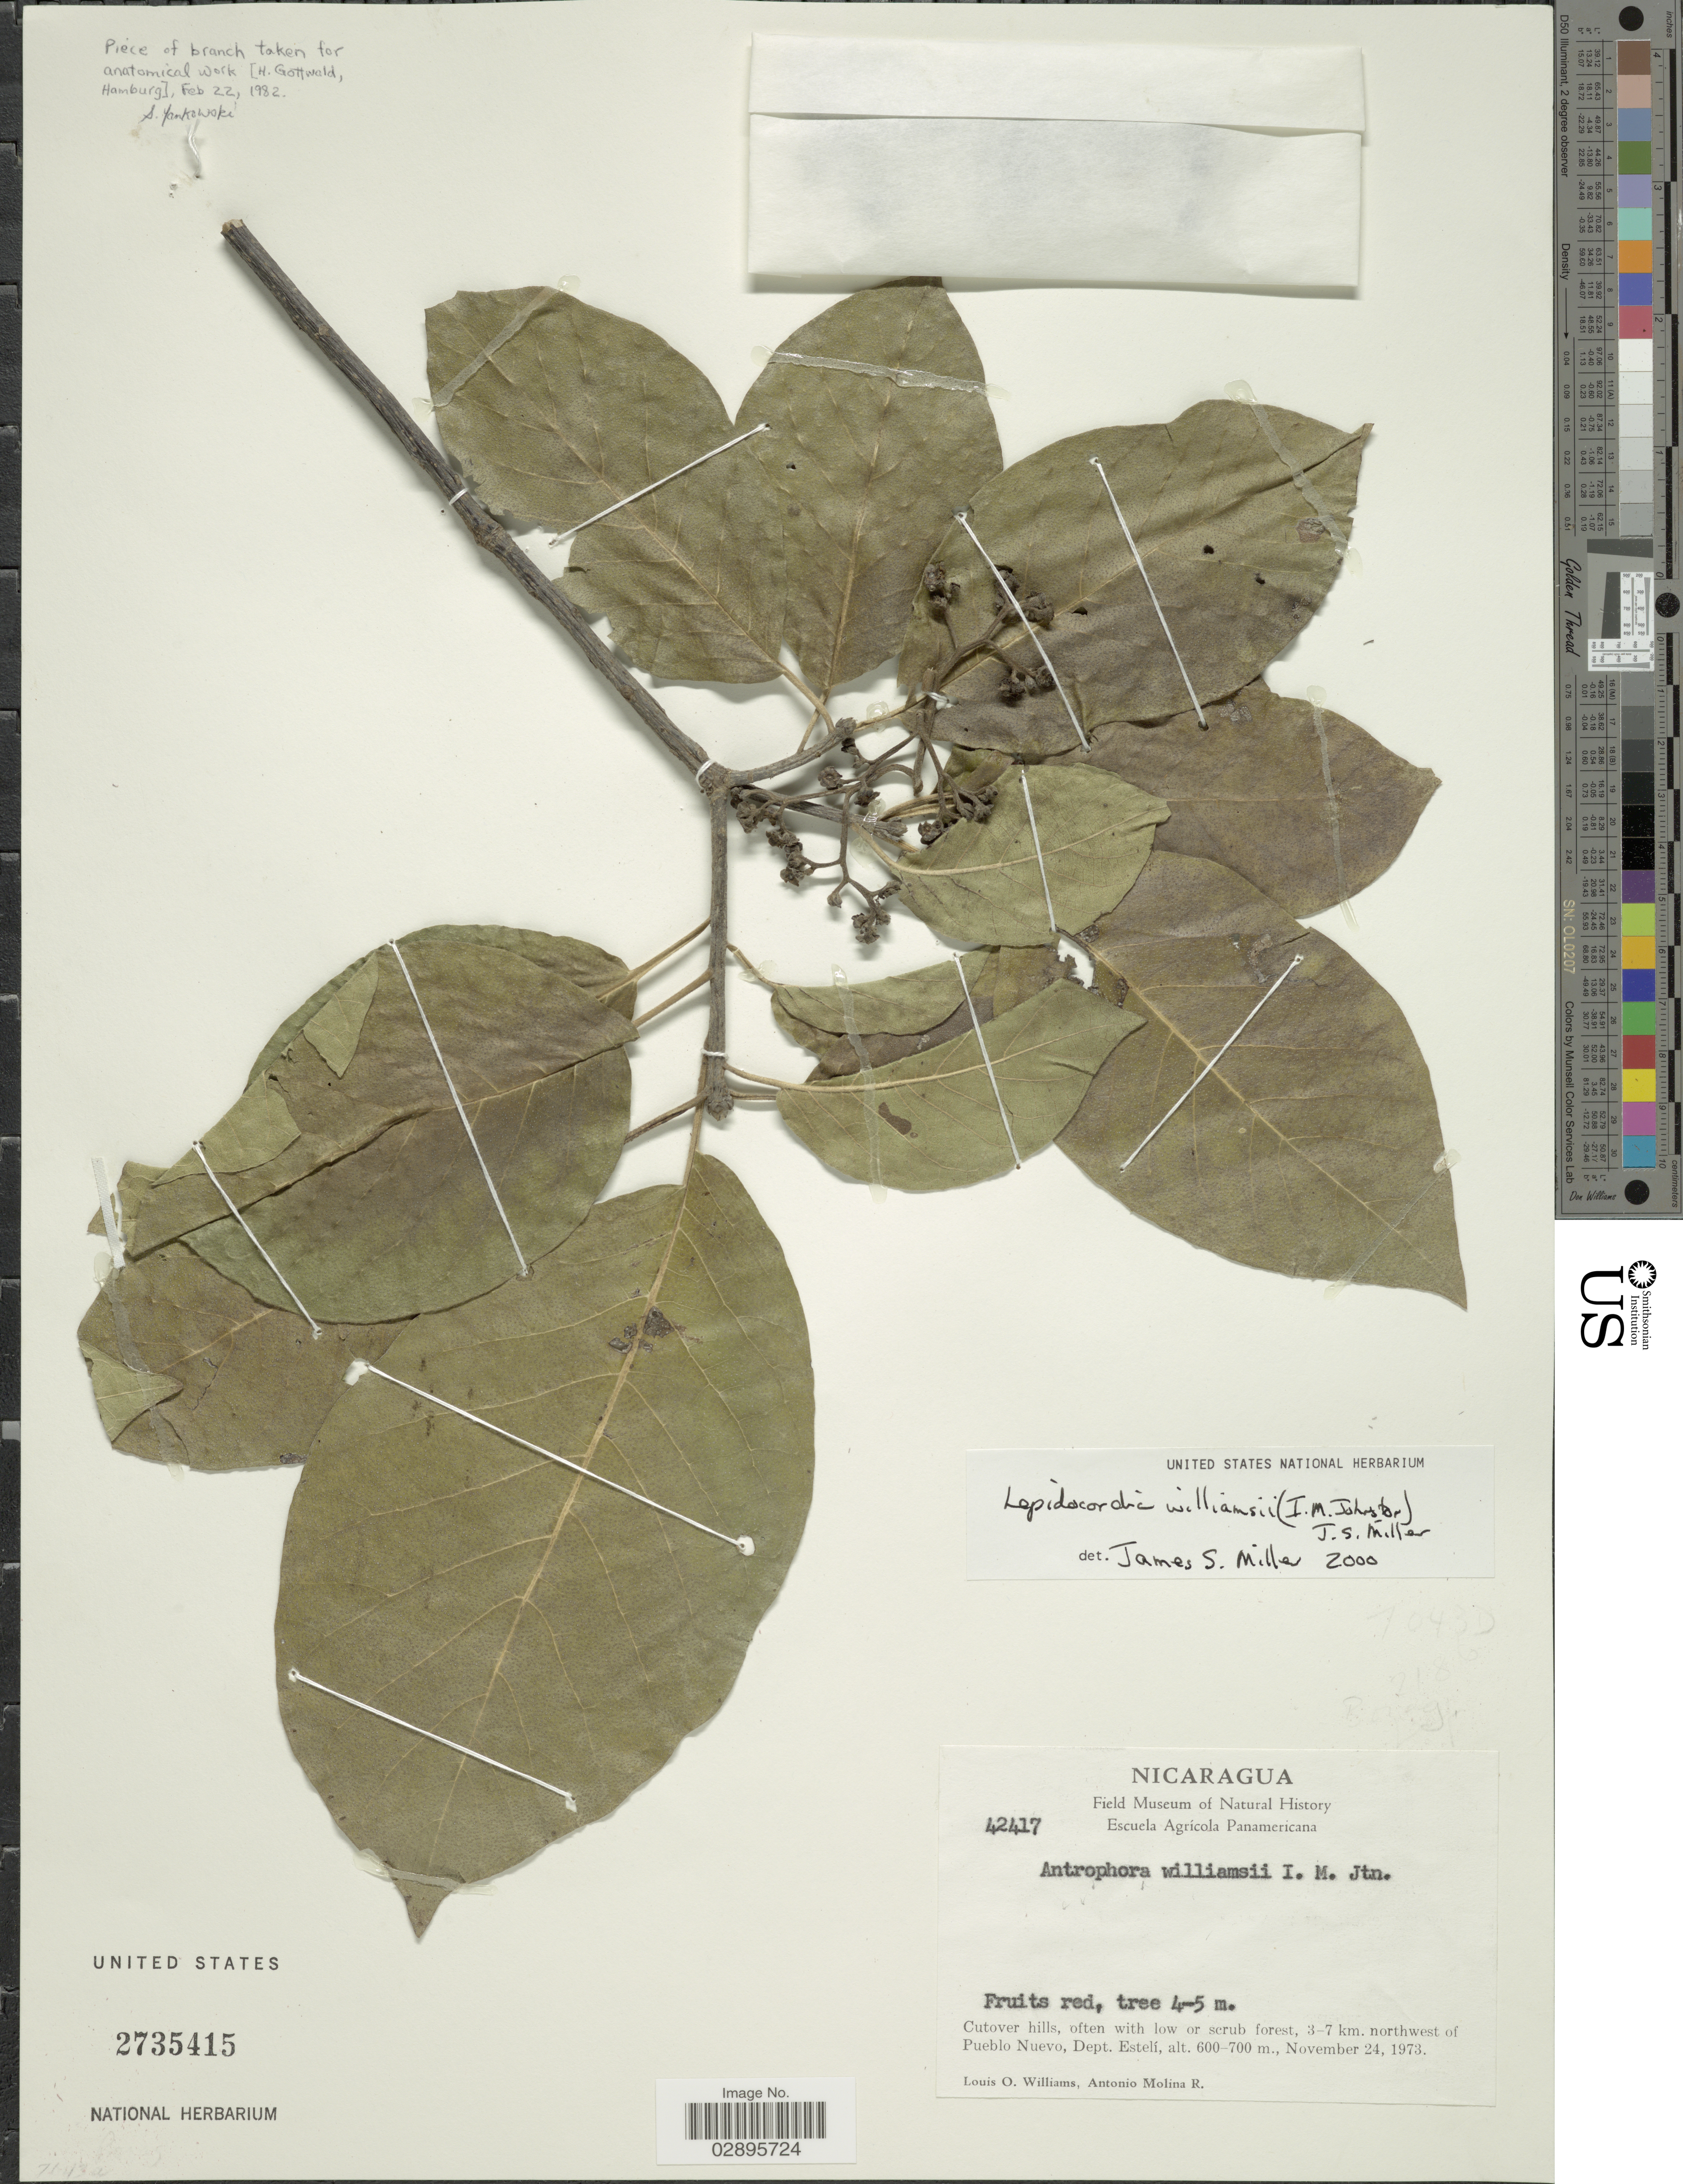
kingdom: Plantae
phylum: Tracheophyta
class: Magnoliopsida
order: Boraginales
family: Ehretiaceae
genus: Lepidocordia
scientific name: Lepidocordia sp.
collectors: L. O. Williams & A. Molina R.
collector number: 42417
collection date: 1973-11-24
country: Nicaragua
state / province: Esteli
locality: Cutover hills, often with low or scrub forest, 3-7 km. northwest of Pueblo Nuevo, Dept. Estelí.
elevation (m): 600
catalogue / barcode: US 2735415